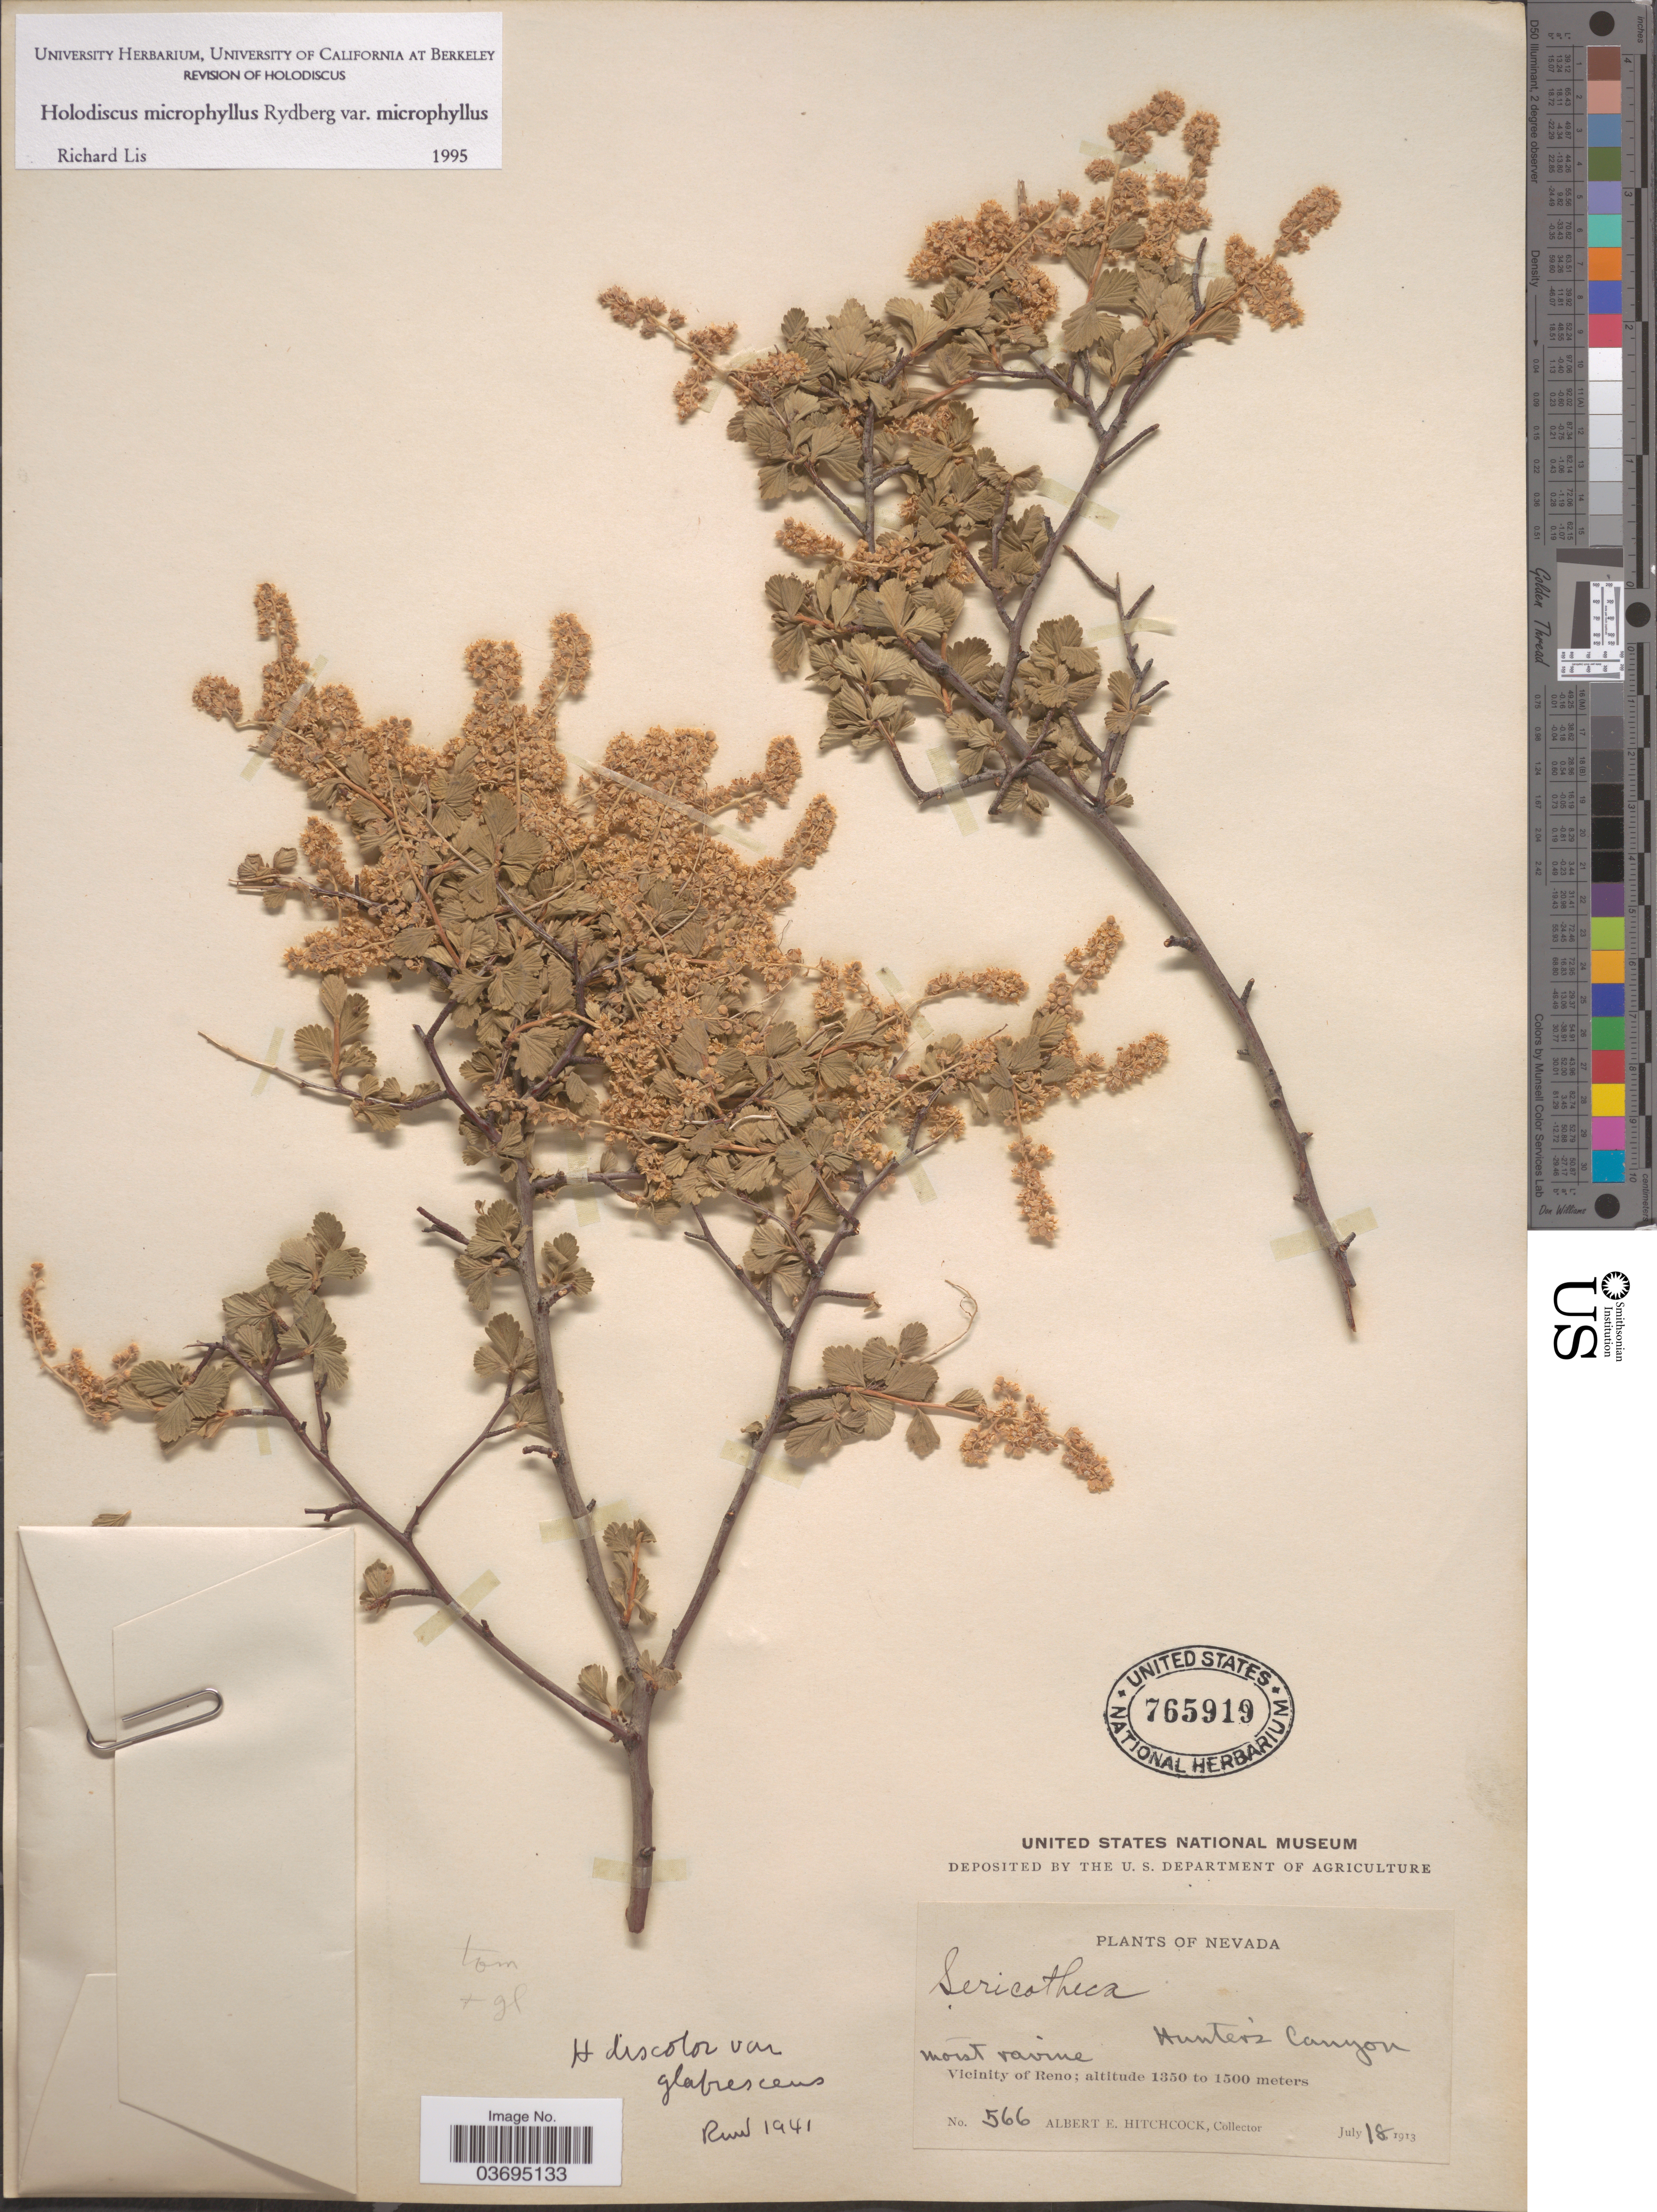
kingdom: Plantae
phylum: Tracheophyta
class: Magnoliopsida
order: Rosales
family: Rosaceae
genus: Holodiscus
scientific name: Holodiscus discolor var. microphyllus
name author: (Rydb.) Jeps.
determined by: Strong, Mark T., (BOT), Smithsonian Institution - National Museum of Natural History (UNITED STATES)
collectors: A. Hitchcock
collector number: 566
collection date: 1913-07-18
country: United States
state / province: Nevada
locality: Hunter's Canyon. Vicinity of Reno.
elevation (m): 1350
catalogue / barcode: US 765919